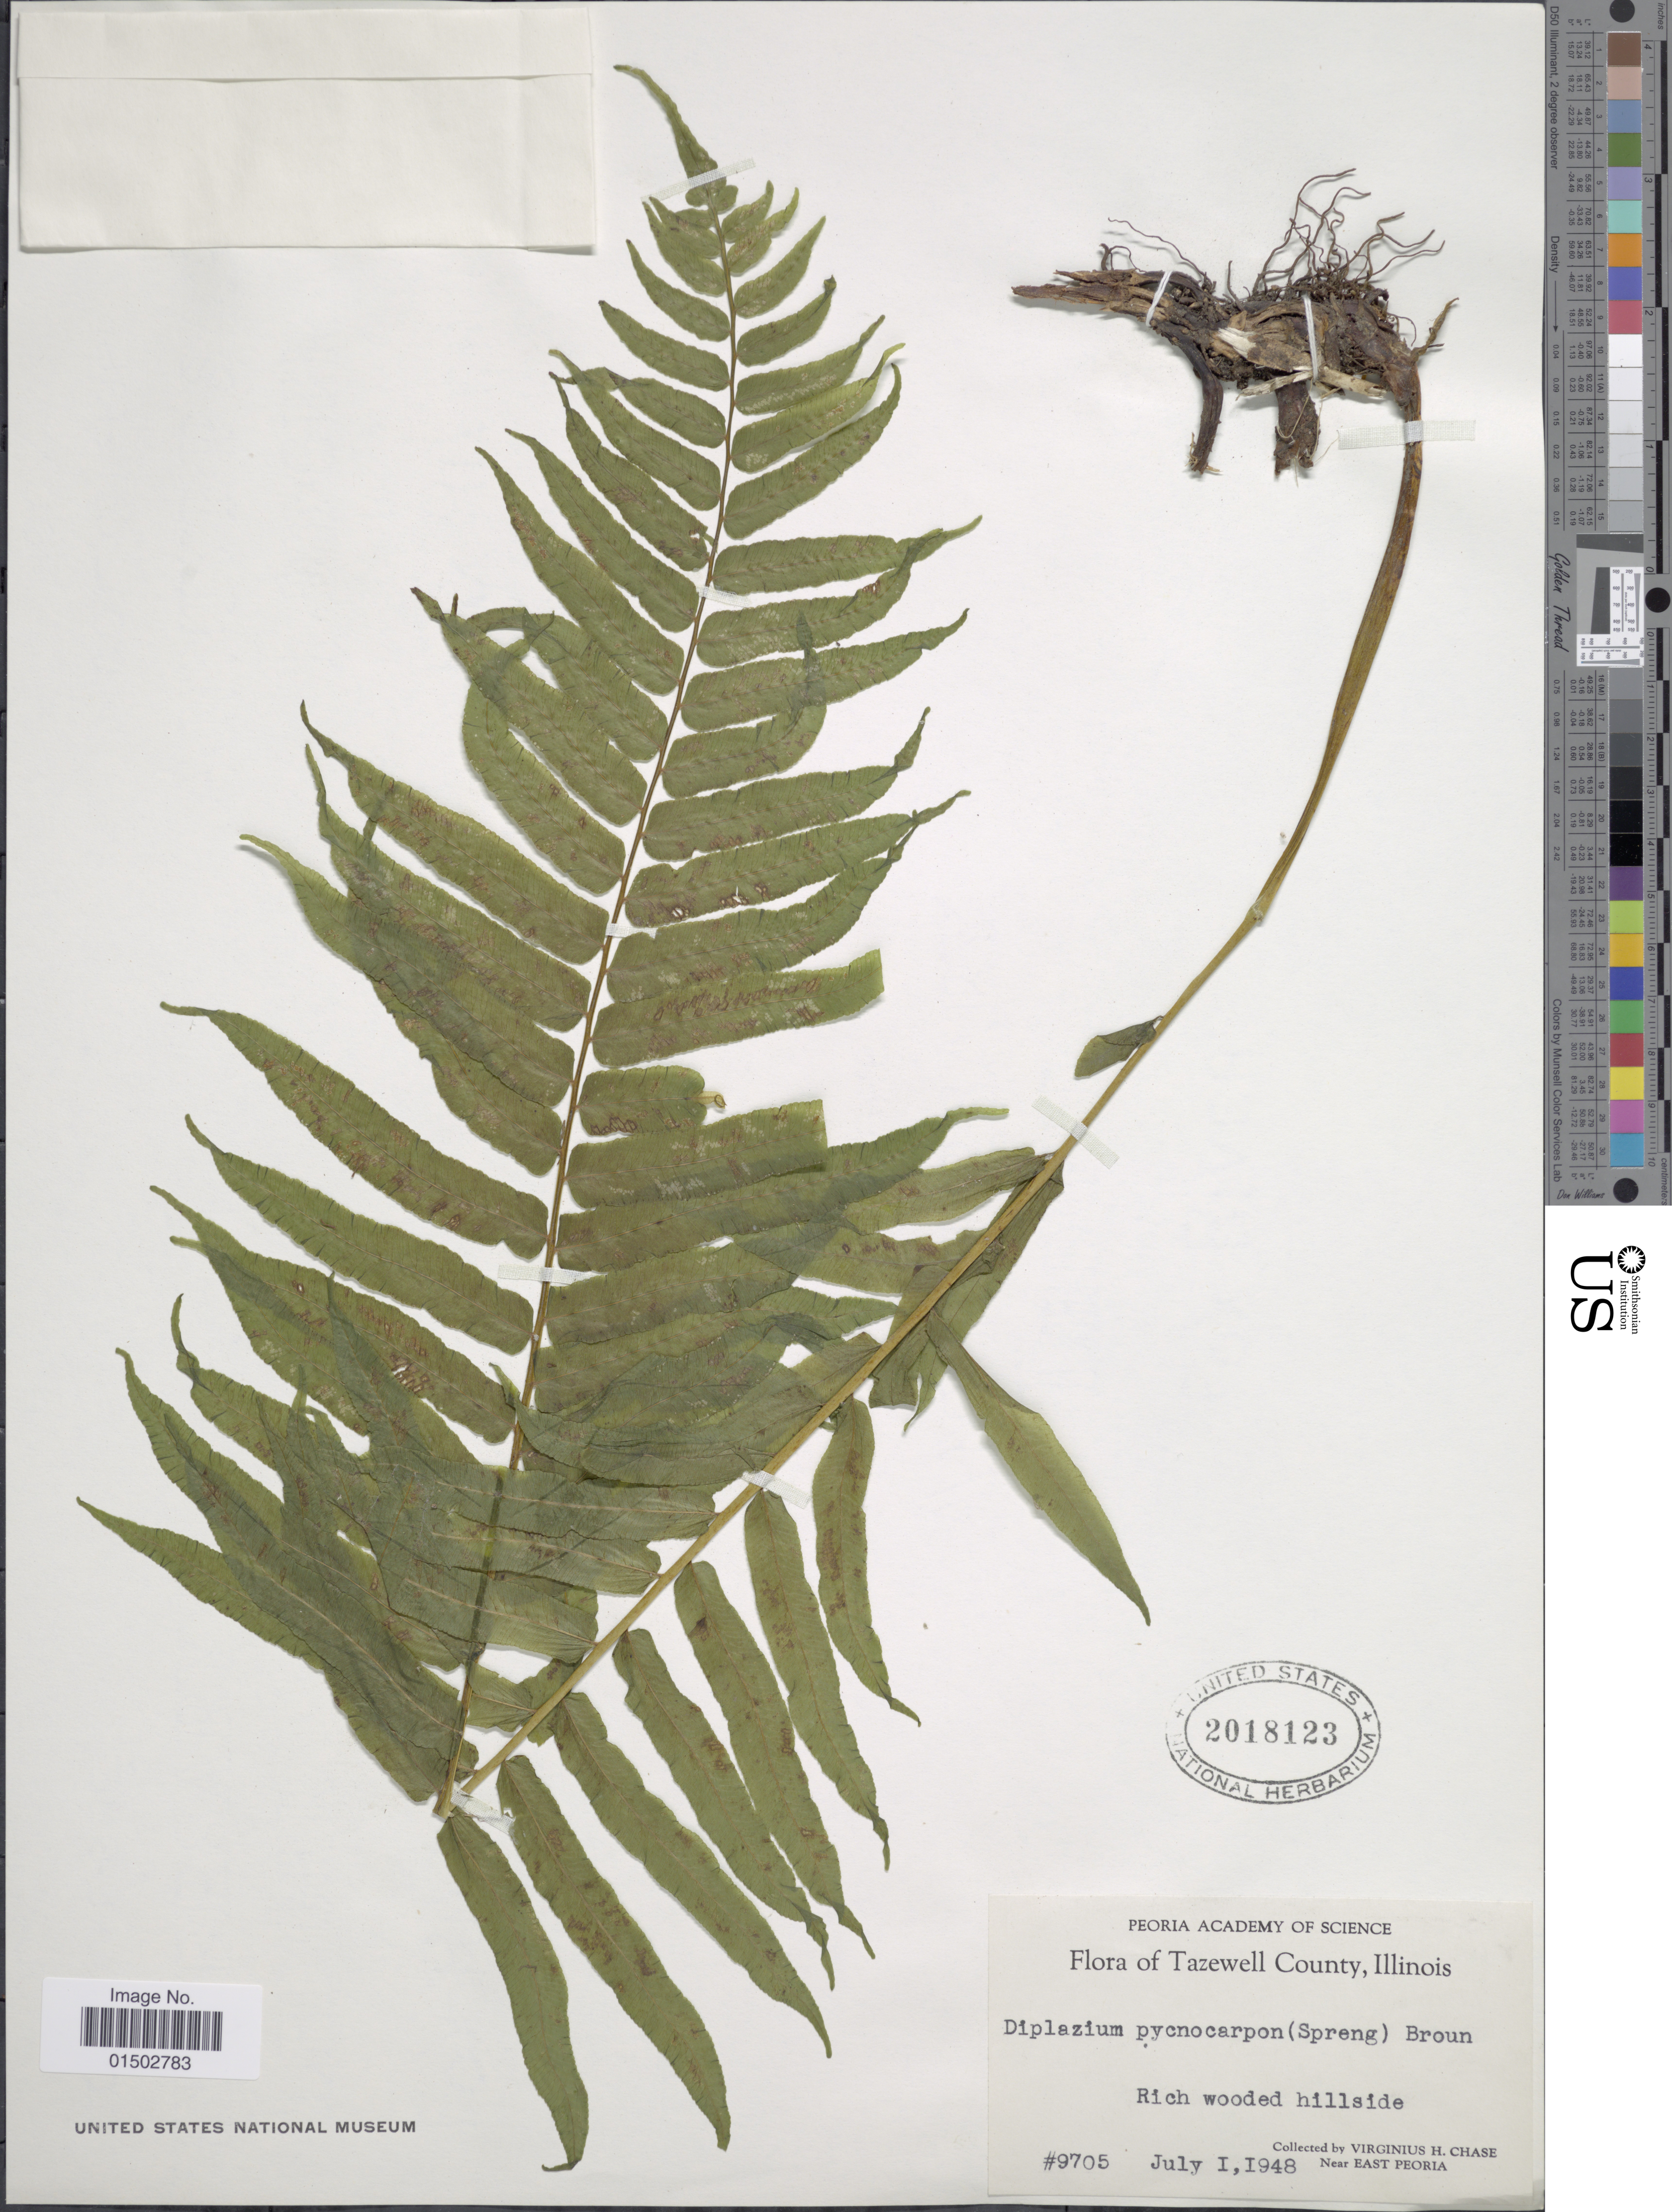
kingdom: Plantae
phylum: Tracheophyta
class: Polypodiopsida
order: Polypodiales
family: Diplaziopsidaceae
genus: Homalosorus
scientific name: Homalosorus pycnocarpos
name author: (Spreng.) Pic. Serm.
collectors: V. H. Chase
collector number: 9705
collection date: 1948-07-01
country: United States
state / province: Illinois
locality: Tazewell County, Rich wooded hillside, near east Peoria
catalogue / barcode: US 2018123